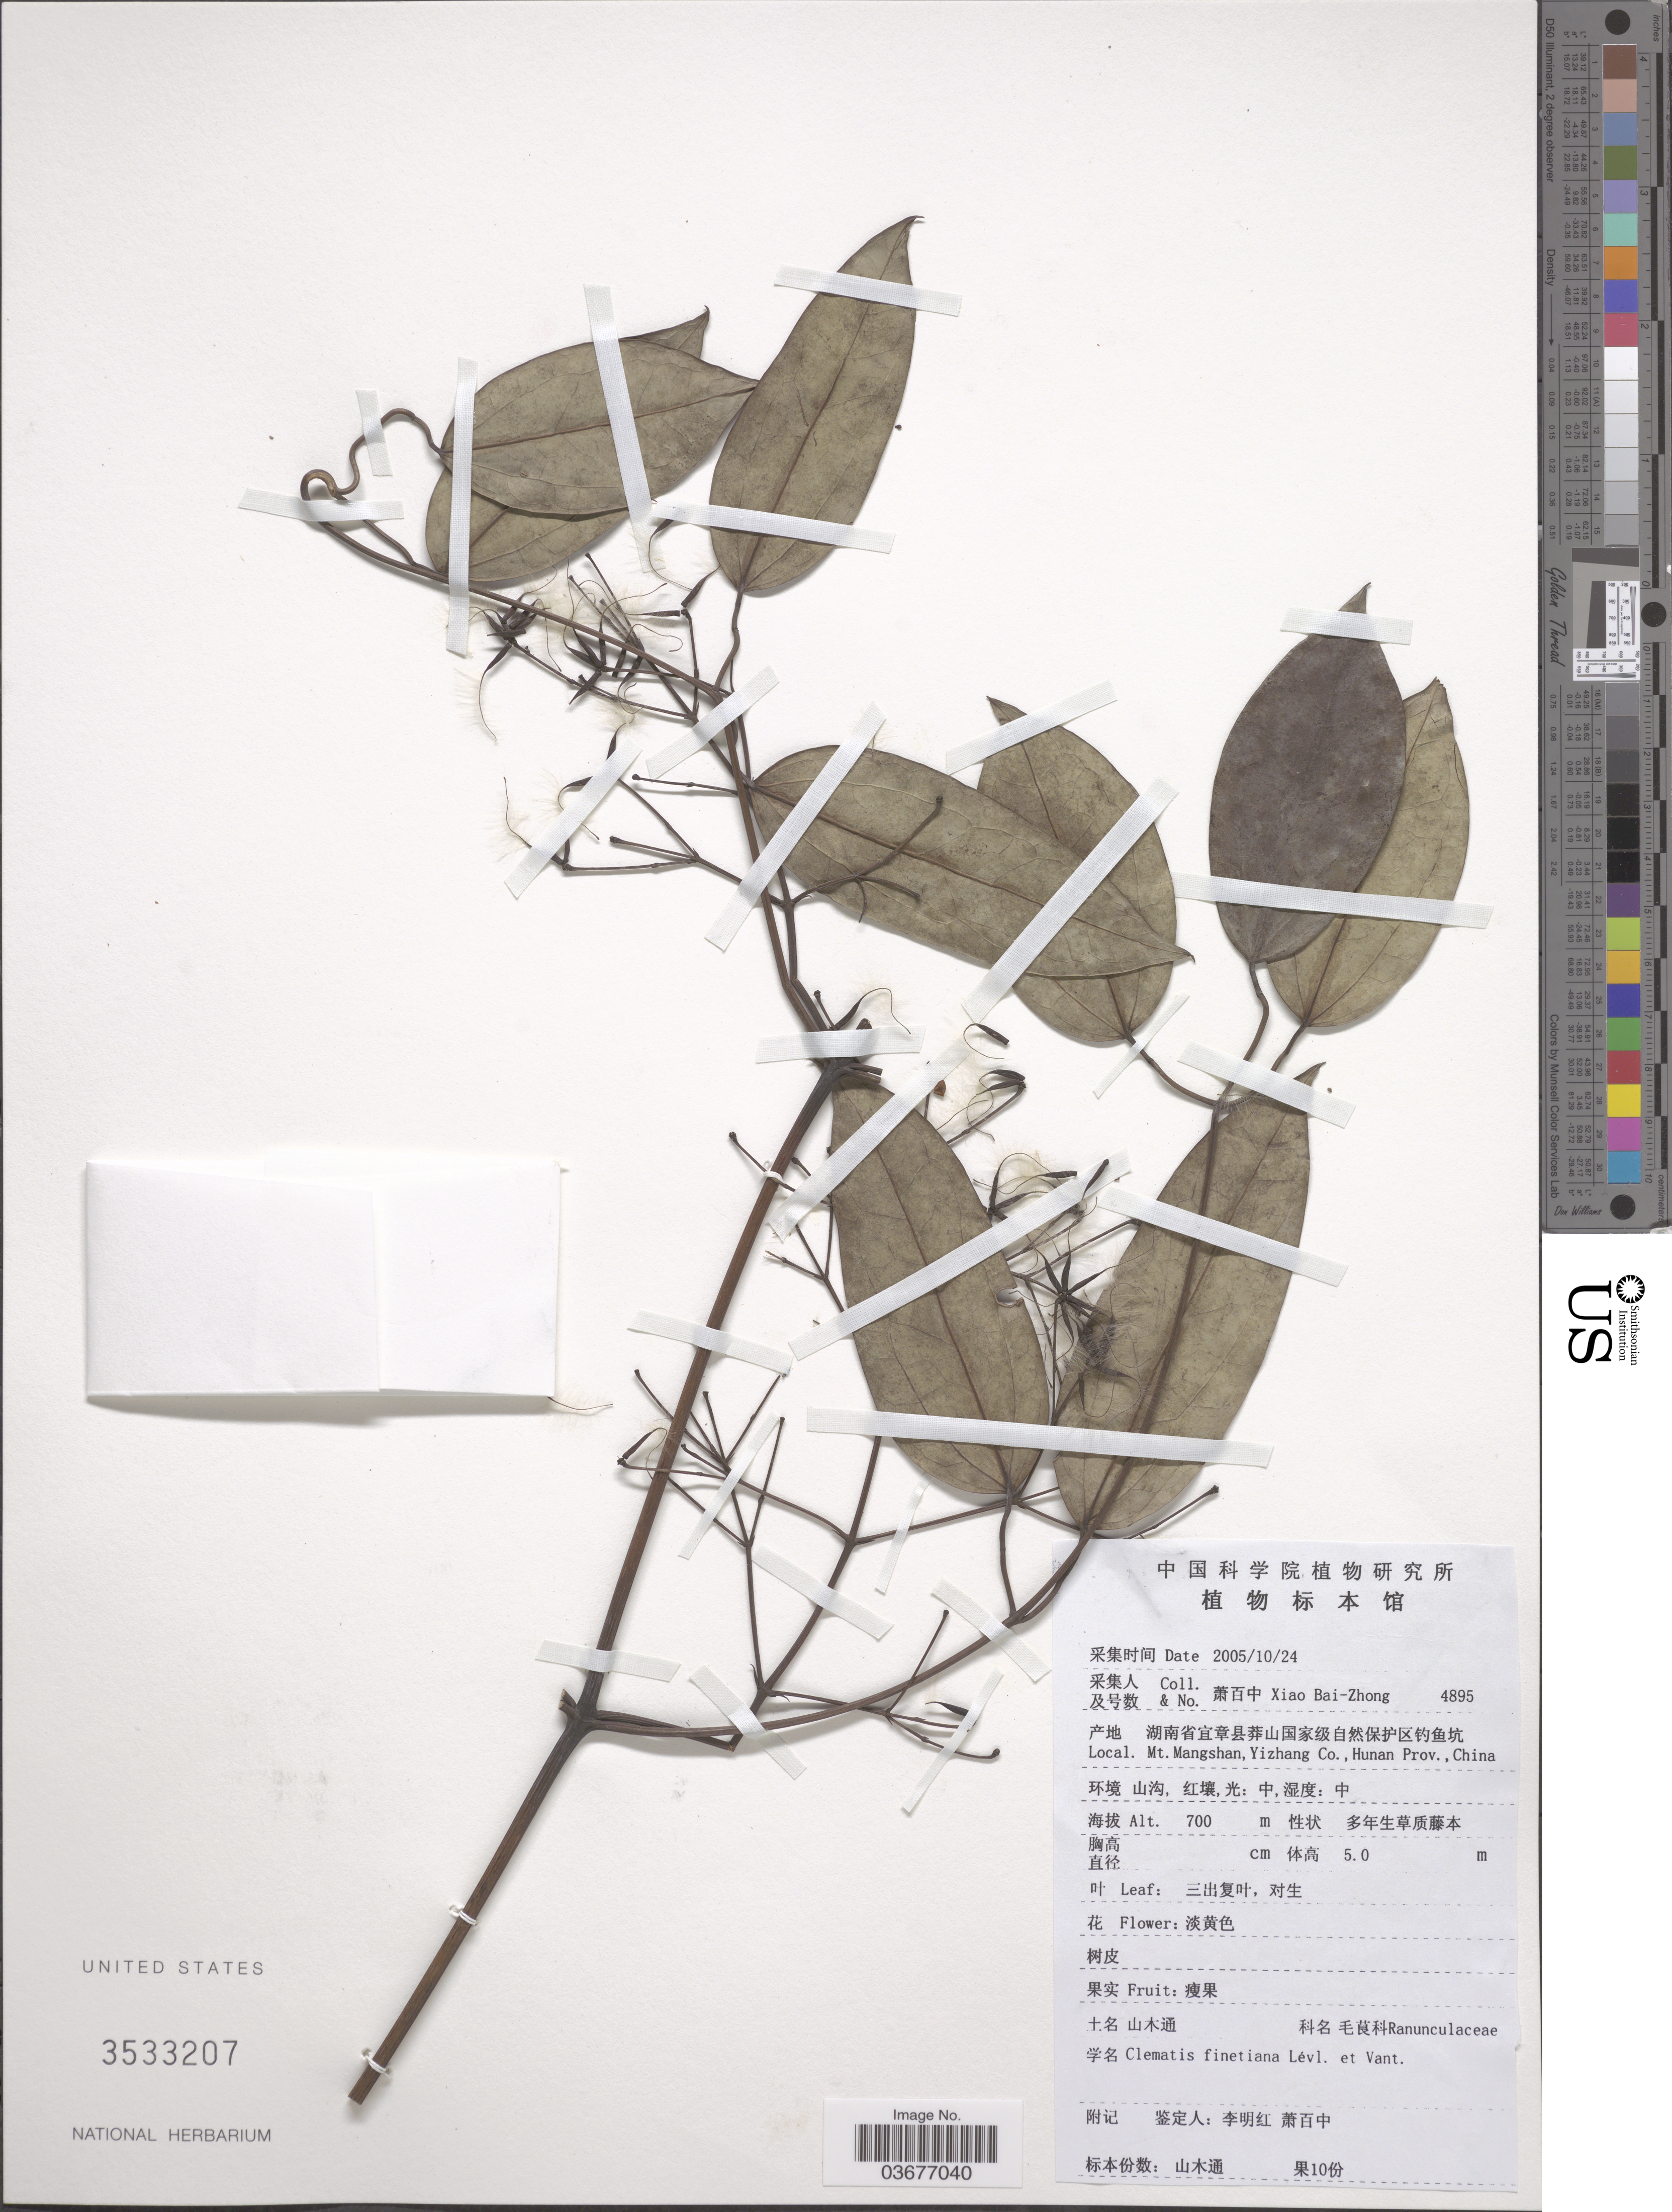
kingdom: Plantae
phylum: Tracheophyta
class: Magnoliopsida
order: Ranunculales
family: Ranunculaceae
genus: Clematis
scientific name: Clematis finetiana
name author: H. Lév. & Vaniot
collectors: B. Z. Xiao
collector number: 4895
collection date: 2005-10-24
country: China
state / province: Hunan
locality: Mt. Mangshan, Yizhang Co.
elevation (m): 700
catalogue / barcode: US 3533207